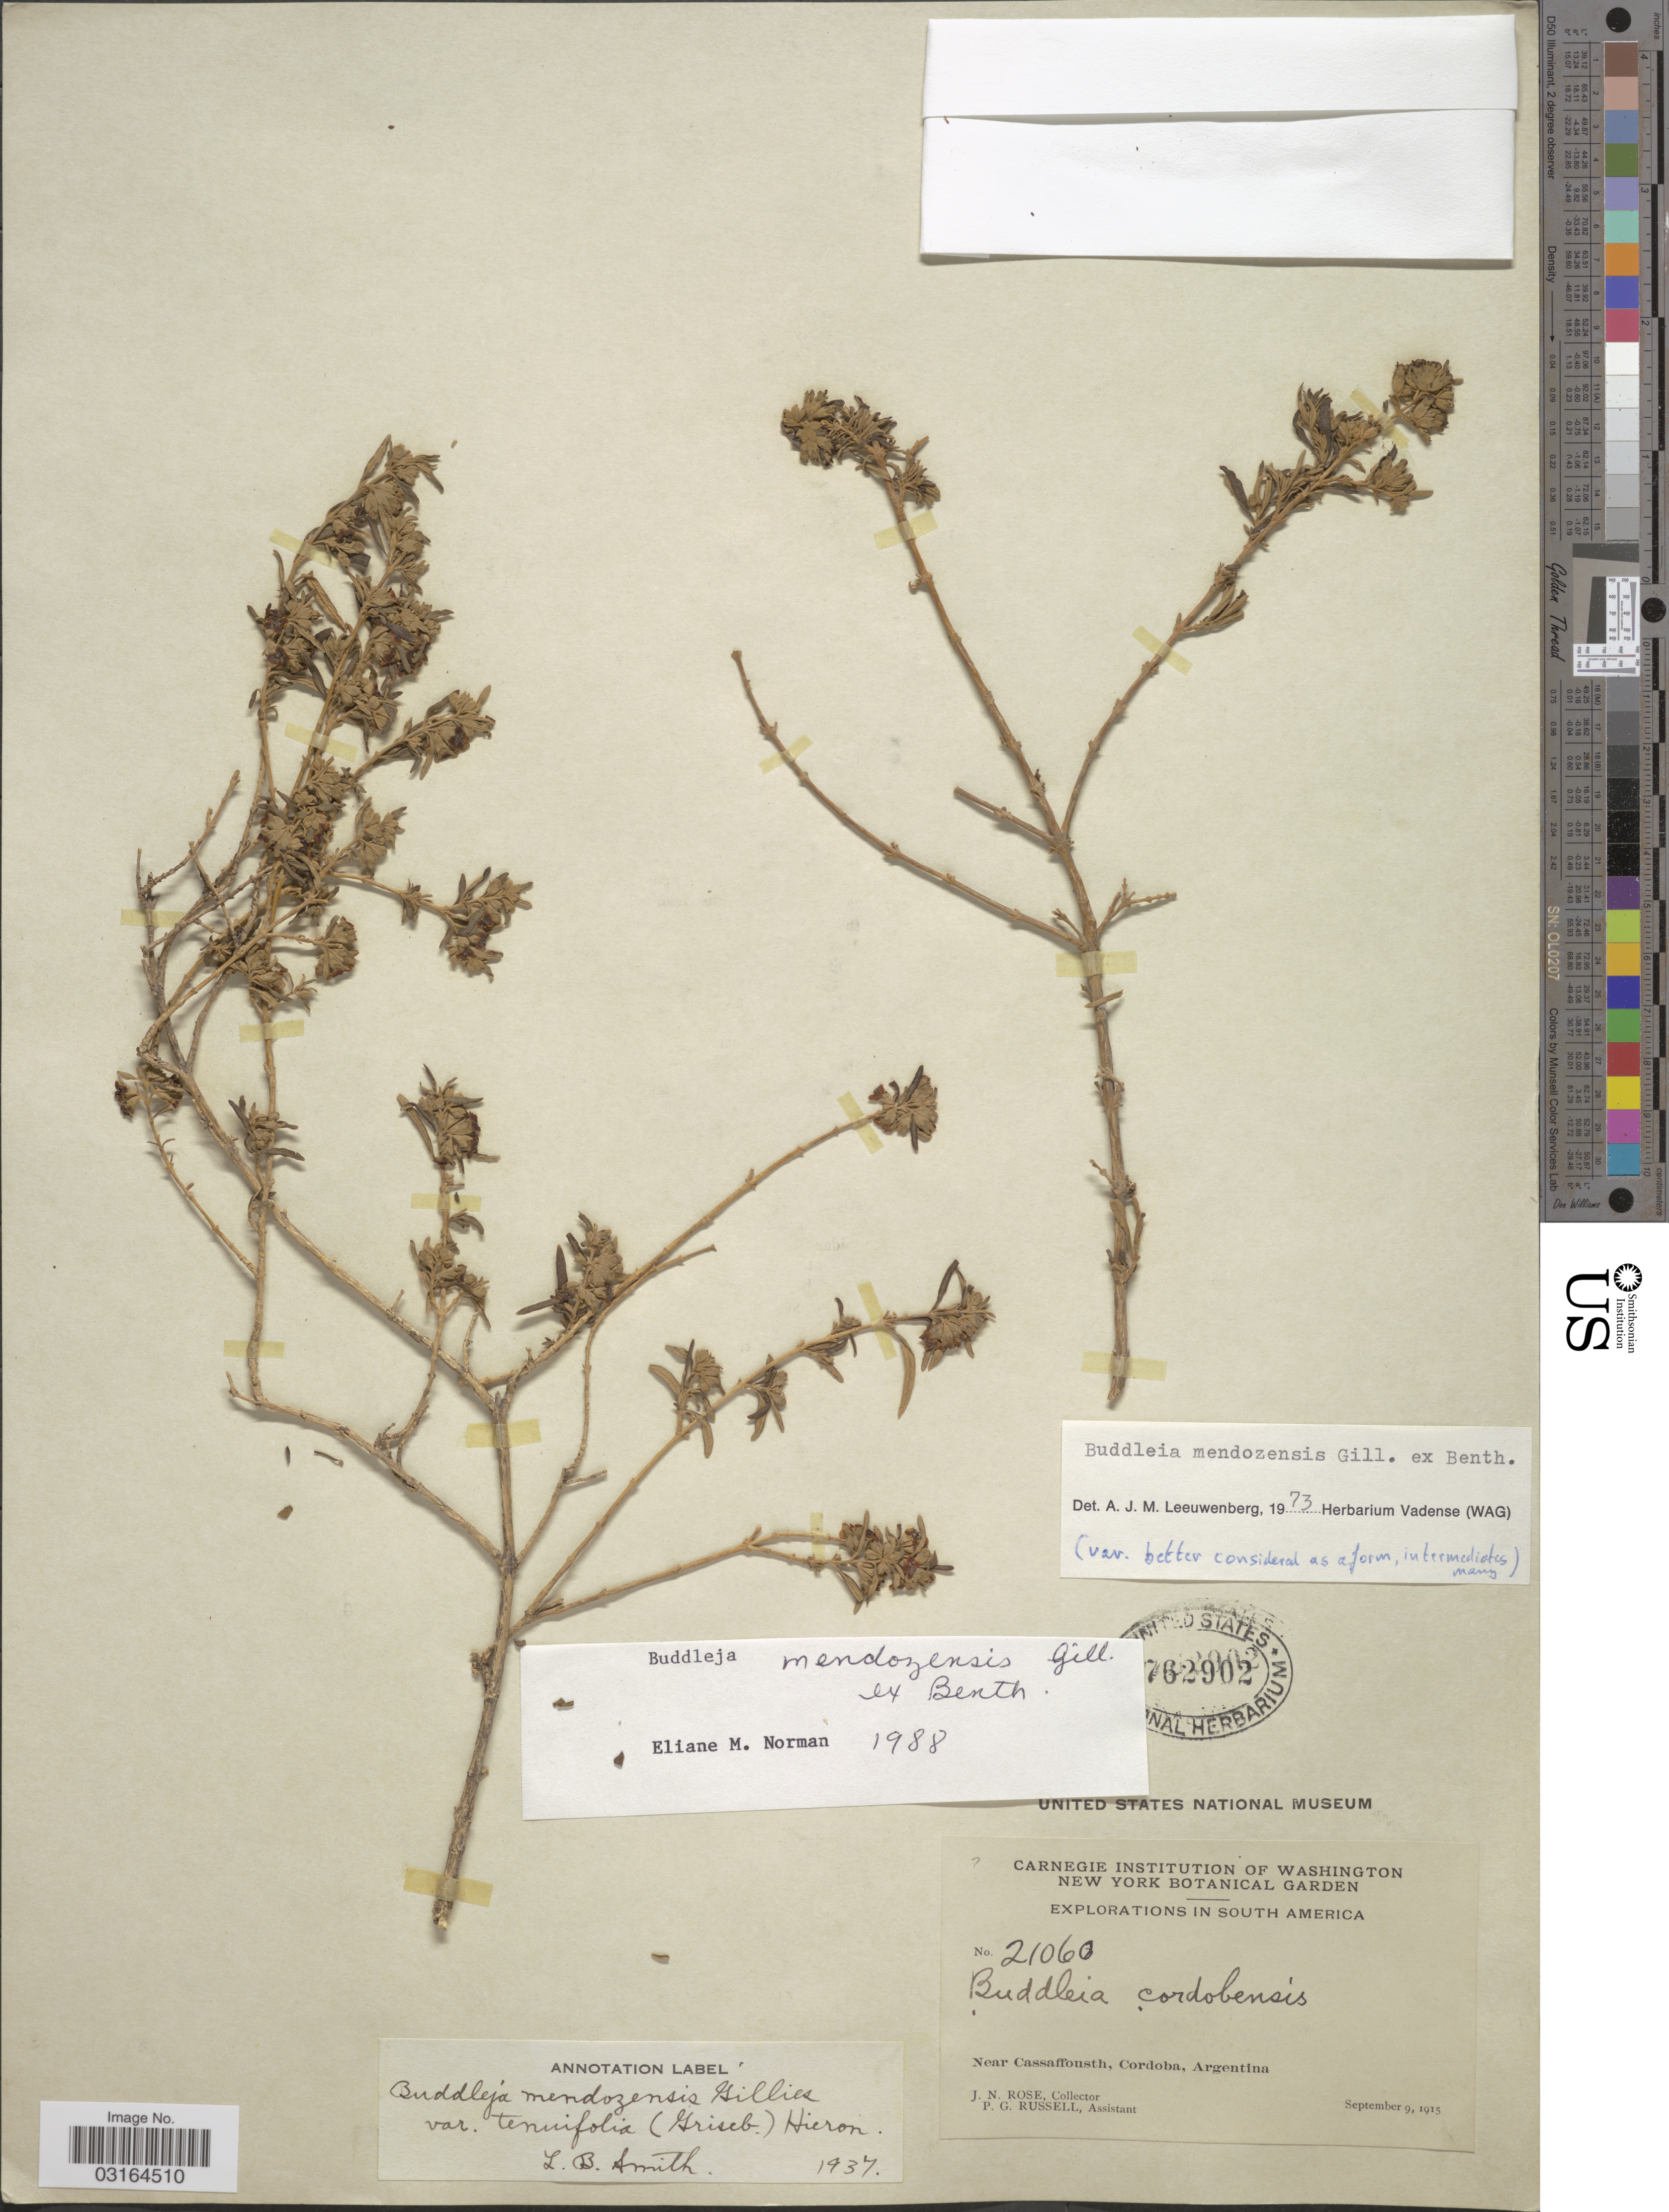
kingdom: Plantae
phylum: Tracheophyta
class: Magnoliopsida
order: Lamiales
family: Scrophulariaceae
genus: Buddleja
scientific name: Buddleja mendozensis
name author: Gillet ex Benth.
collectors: J. N. Rose & P. G. Russell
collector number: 21060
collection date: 1915-09-09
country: Argentina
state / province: Cordoba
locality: Near Cassaffousth, Cordoba.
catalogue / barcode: US 762902